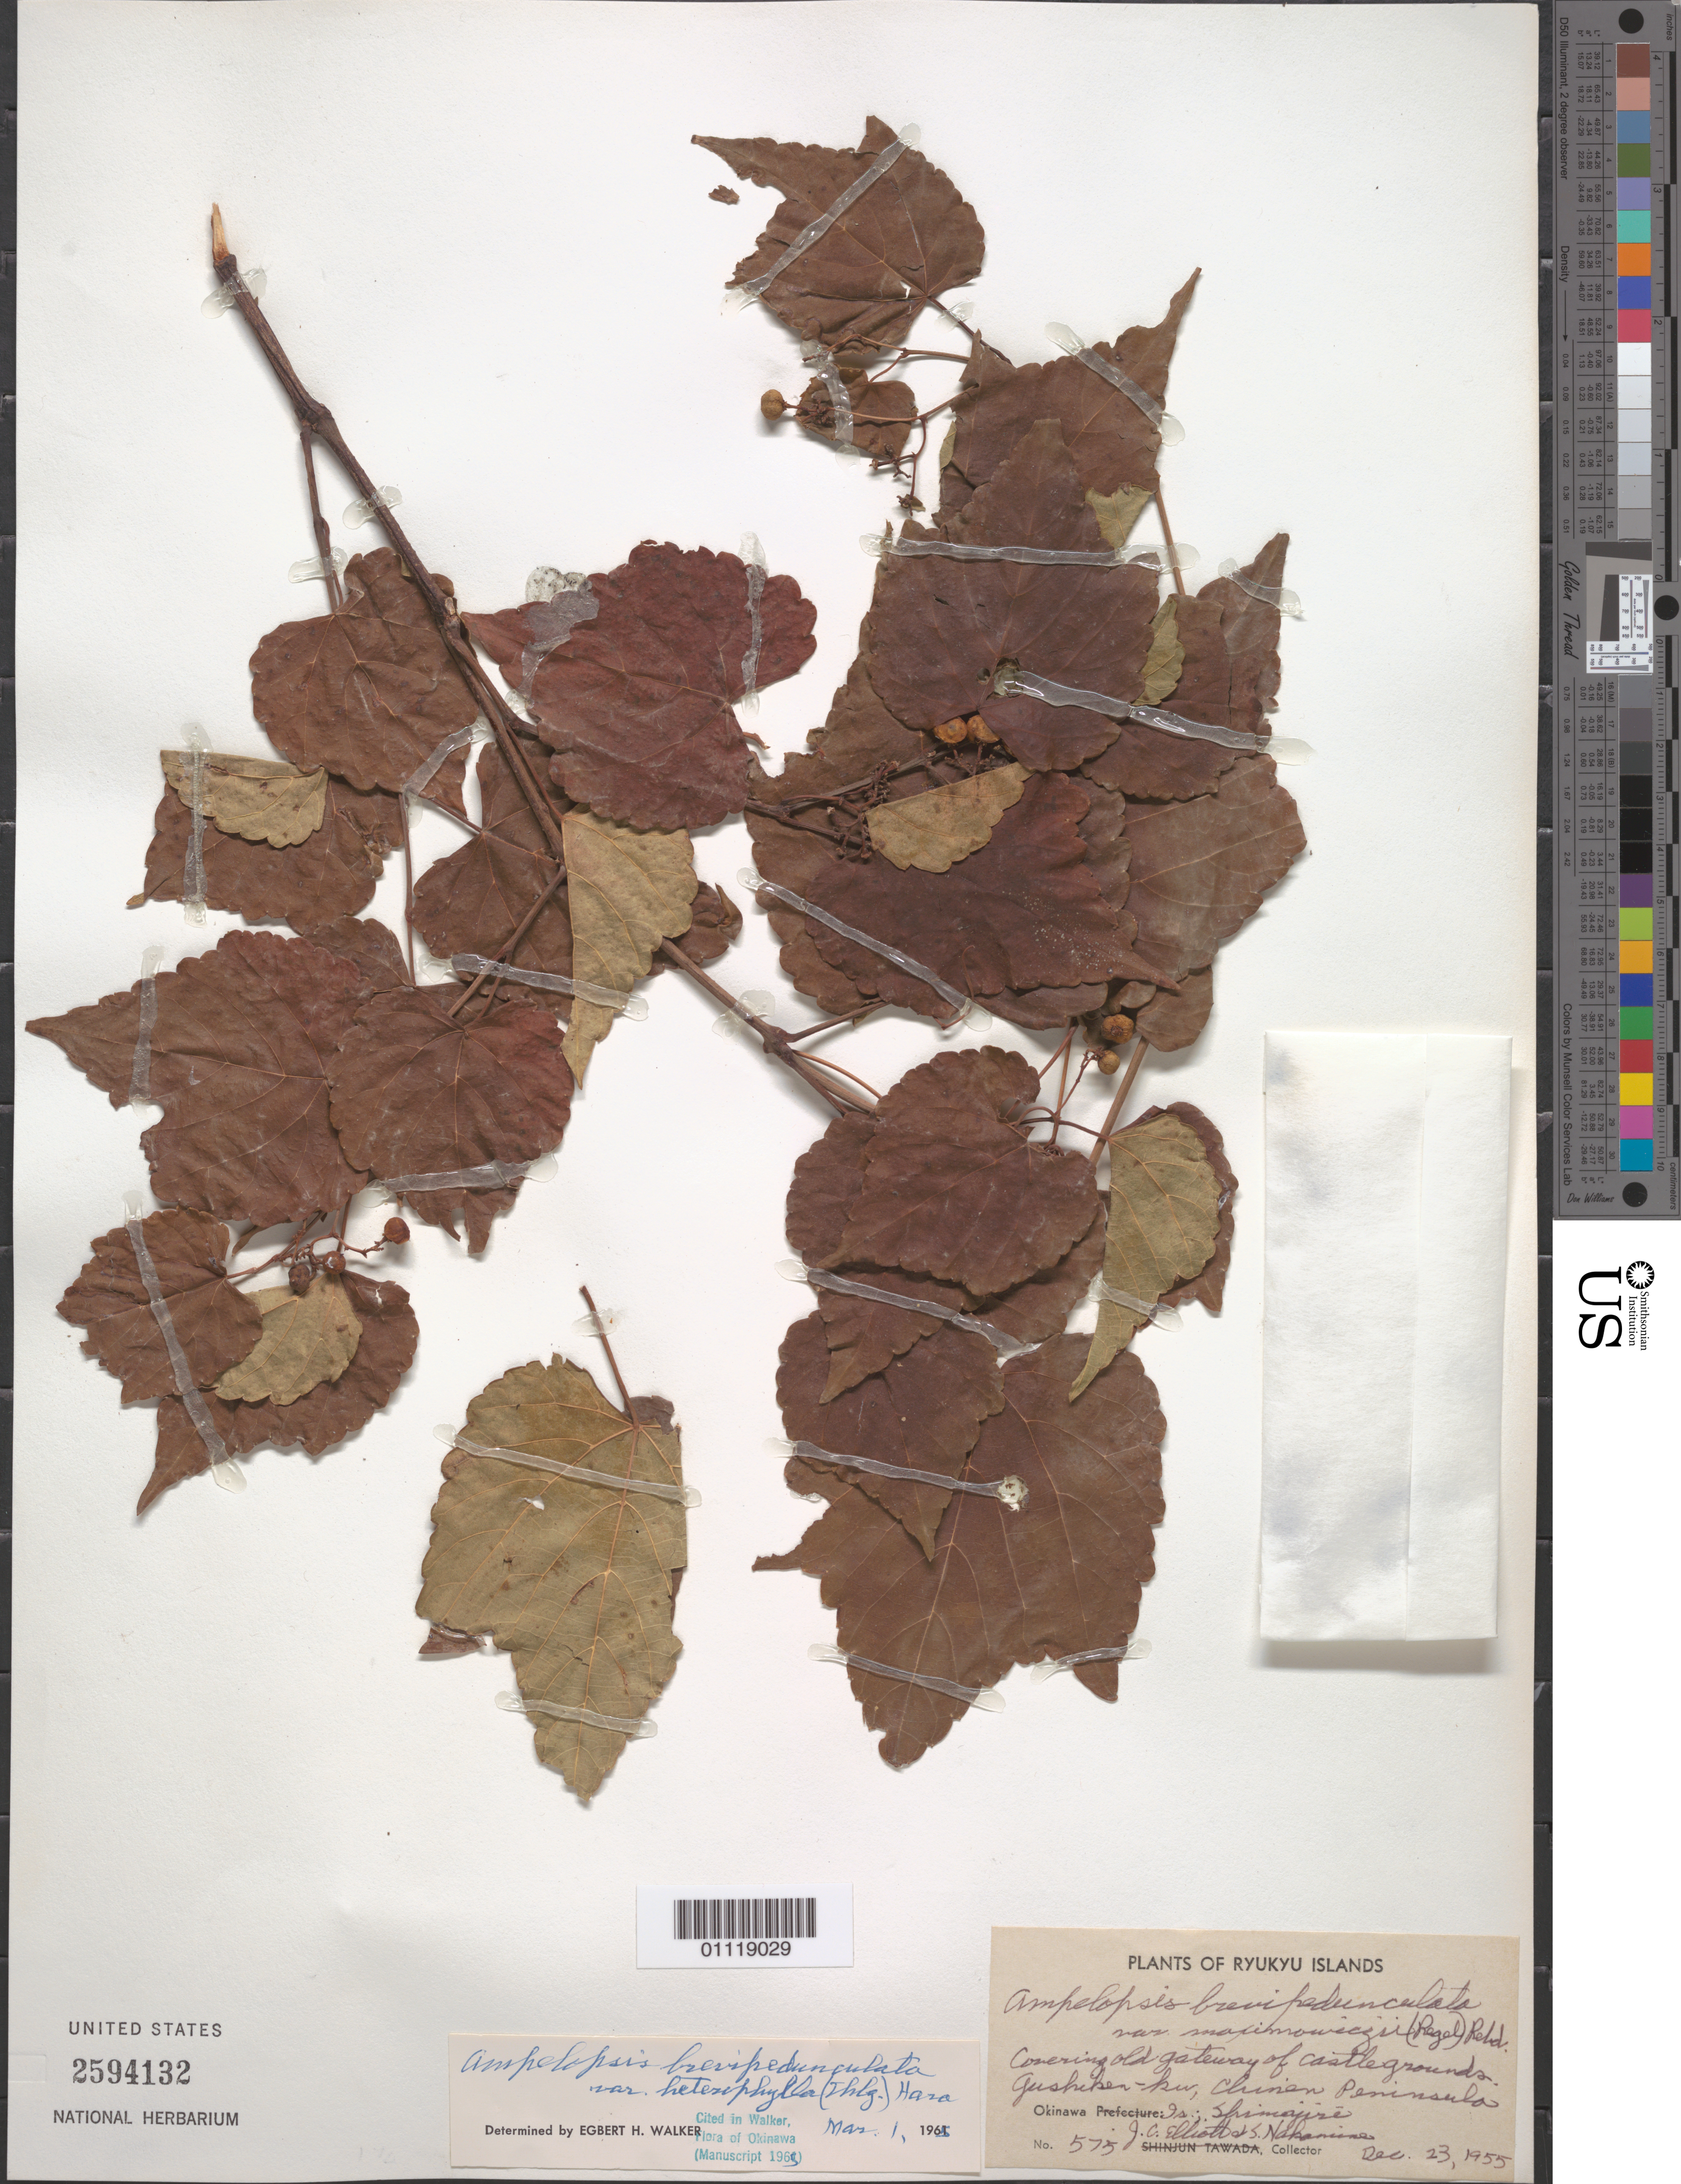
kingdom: Plantae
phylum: Tracheophyta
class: Magnoliopsida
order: Vitales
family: Vitaceae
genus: Ampelopsis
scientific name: Ampelopsis brevipedunculata var. heterophylla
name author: (Thunb.) H. Hara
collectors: J. Elliot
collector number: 575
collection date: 1955-12-23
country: Japan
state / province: Okinawa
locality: Ryukyu Islands.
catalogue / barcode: US 2594132